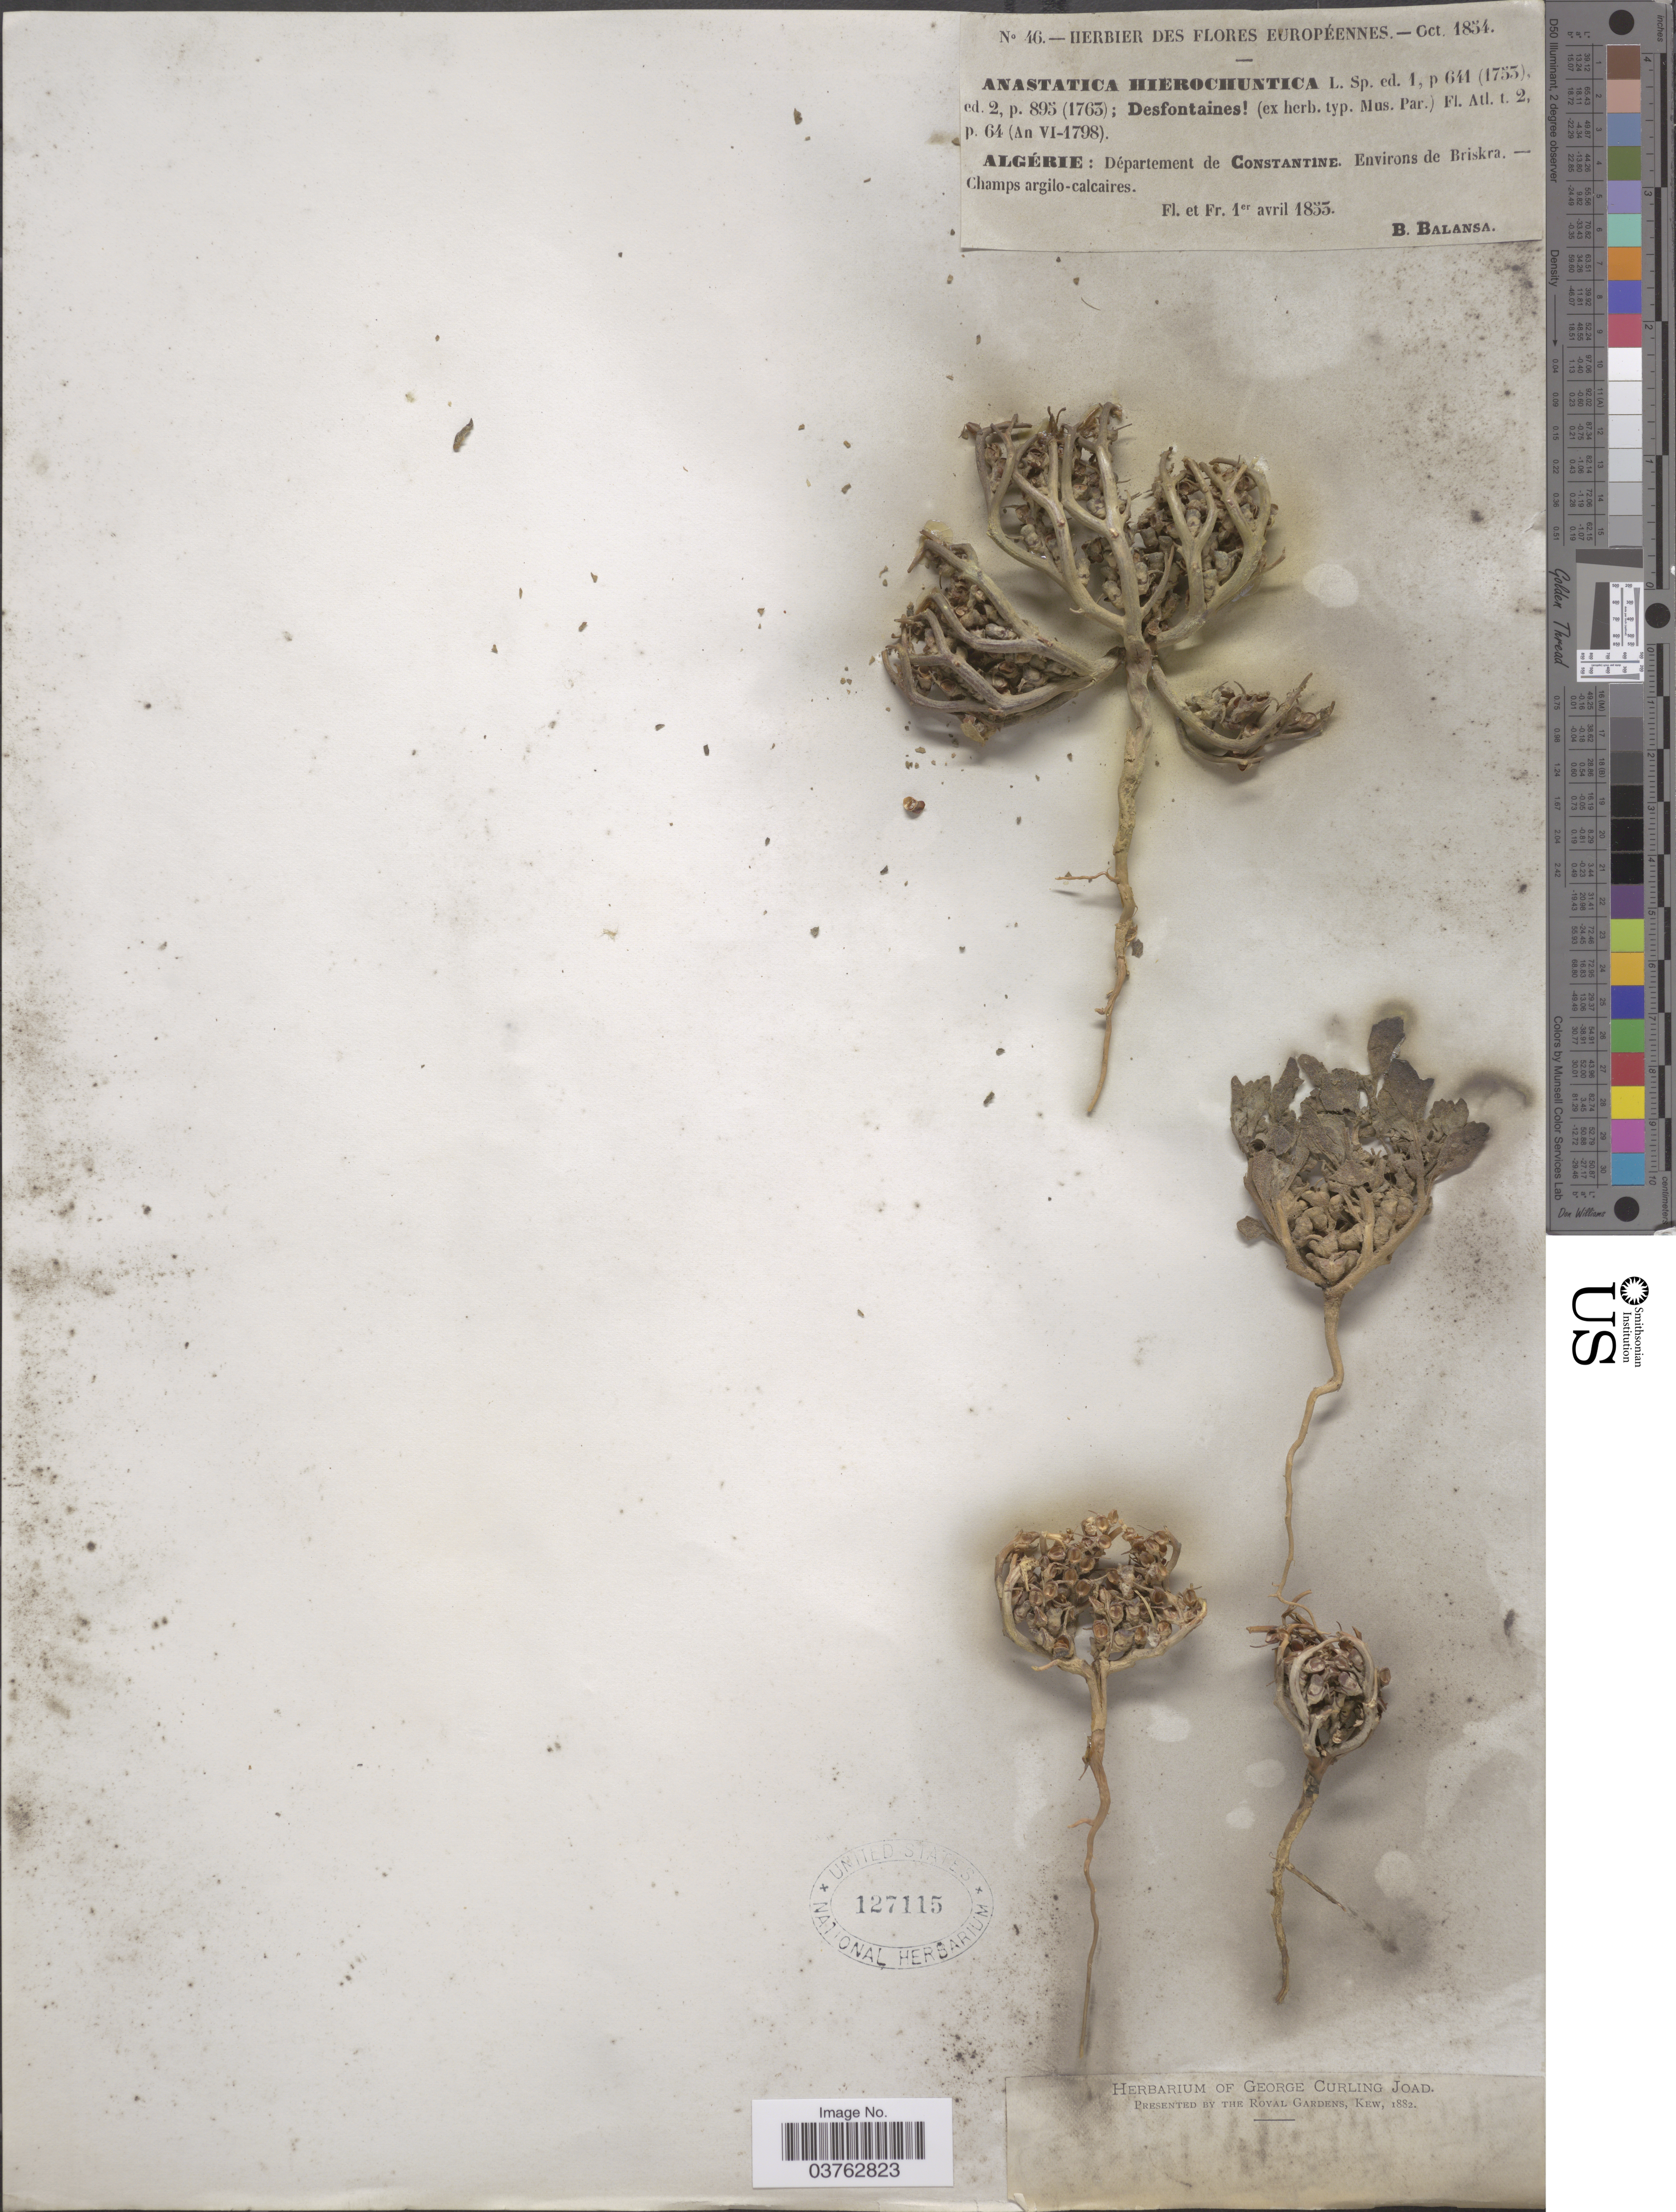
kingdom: Plantae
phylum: Tracheophyta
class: Magnoliopsida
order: Brassicales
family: Brassicaceae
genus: Anastatica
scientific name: Anastatica hierochuntica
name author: L.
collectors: B. Balansa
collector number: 46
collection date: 1855-04-01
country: Algeria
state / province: Biskra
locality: Département de Constantine. Environs de Briskra.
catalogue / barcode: US 127115